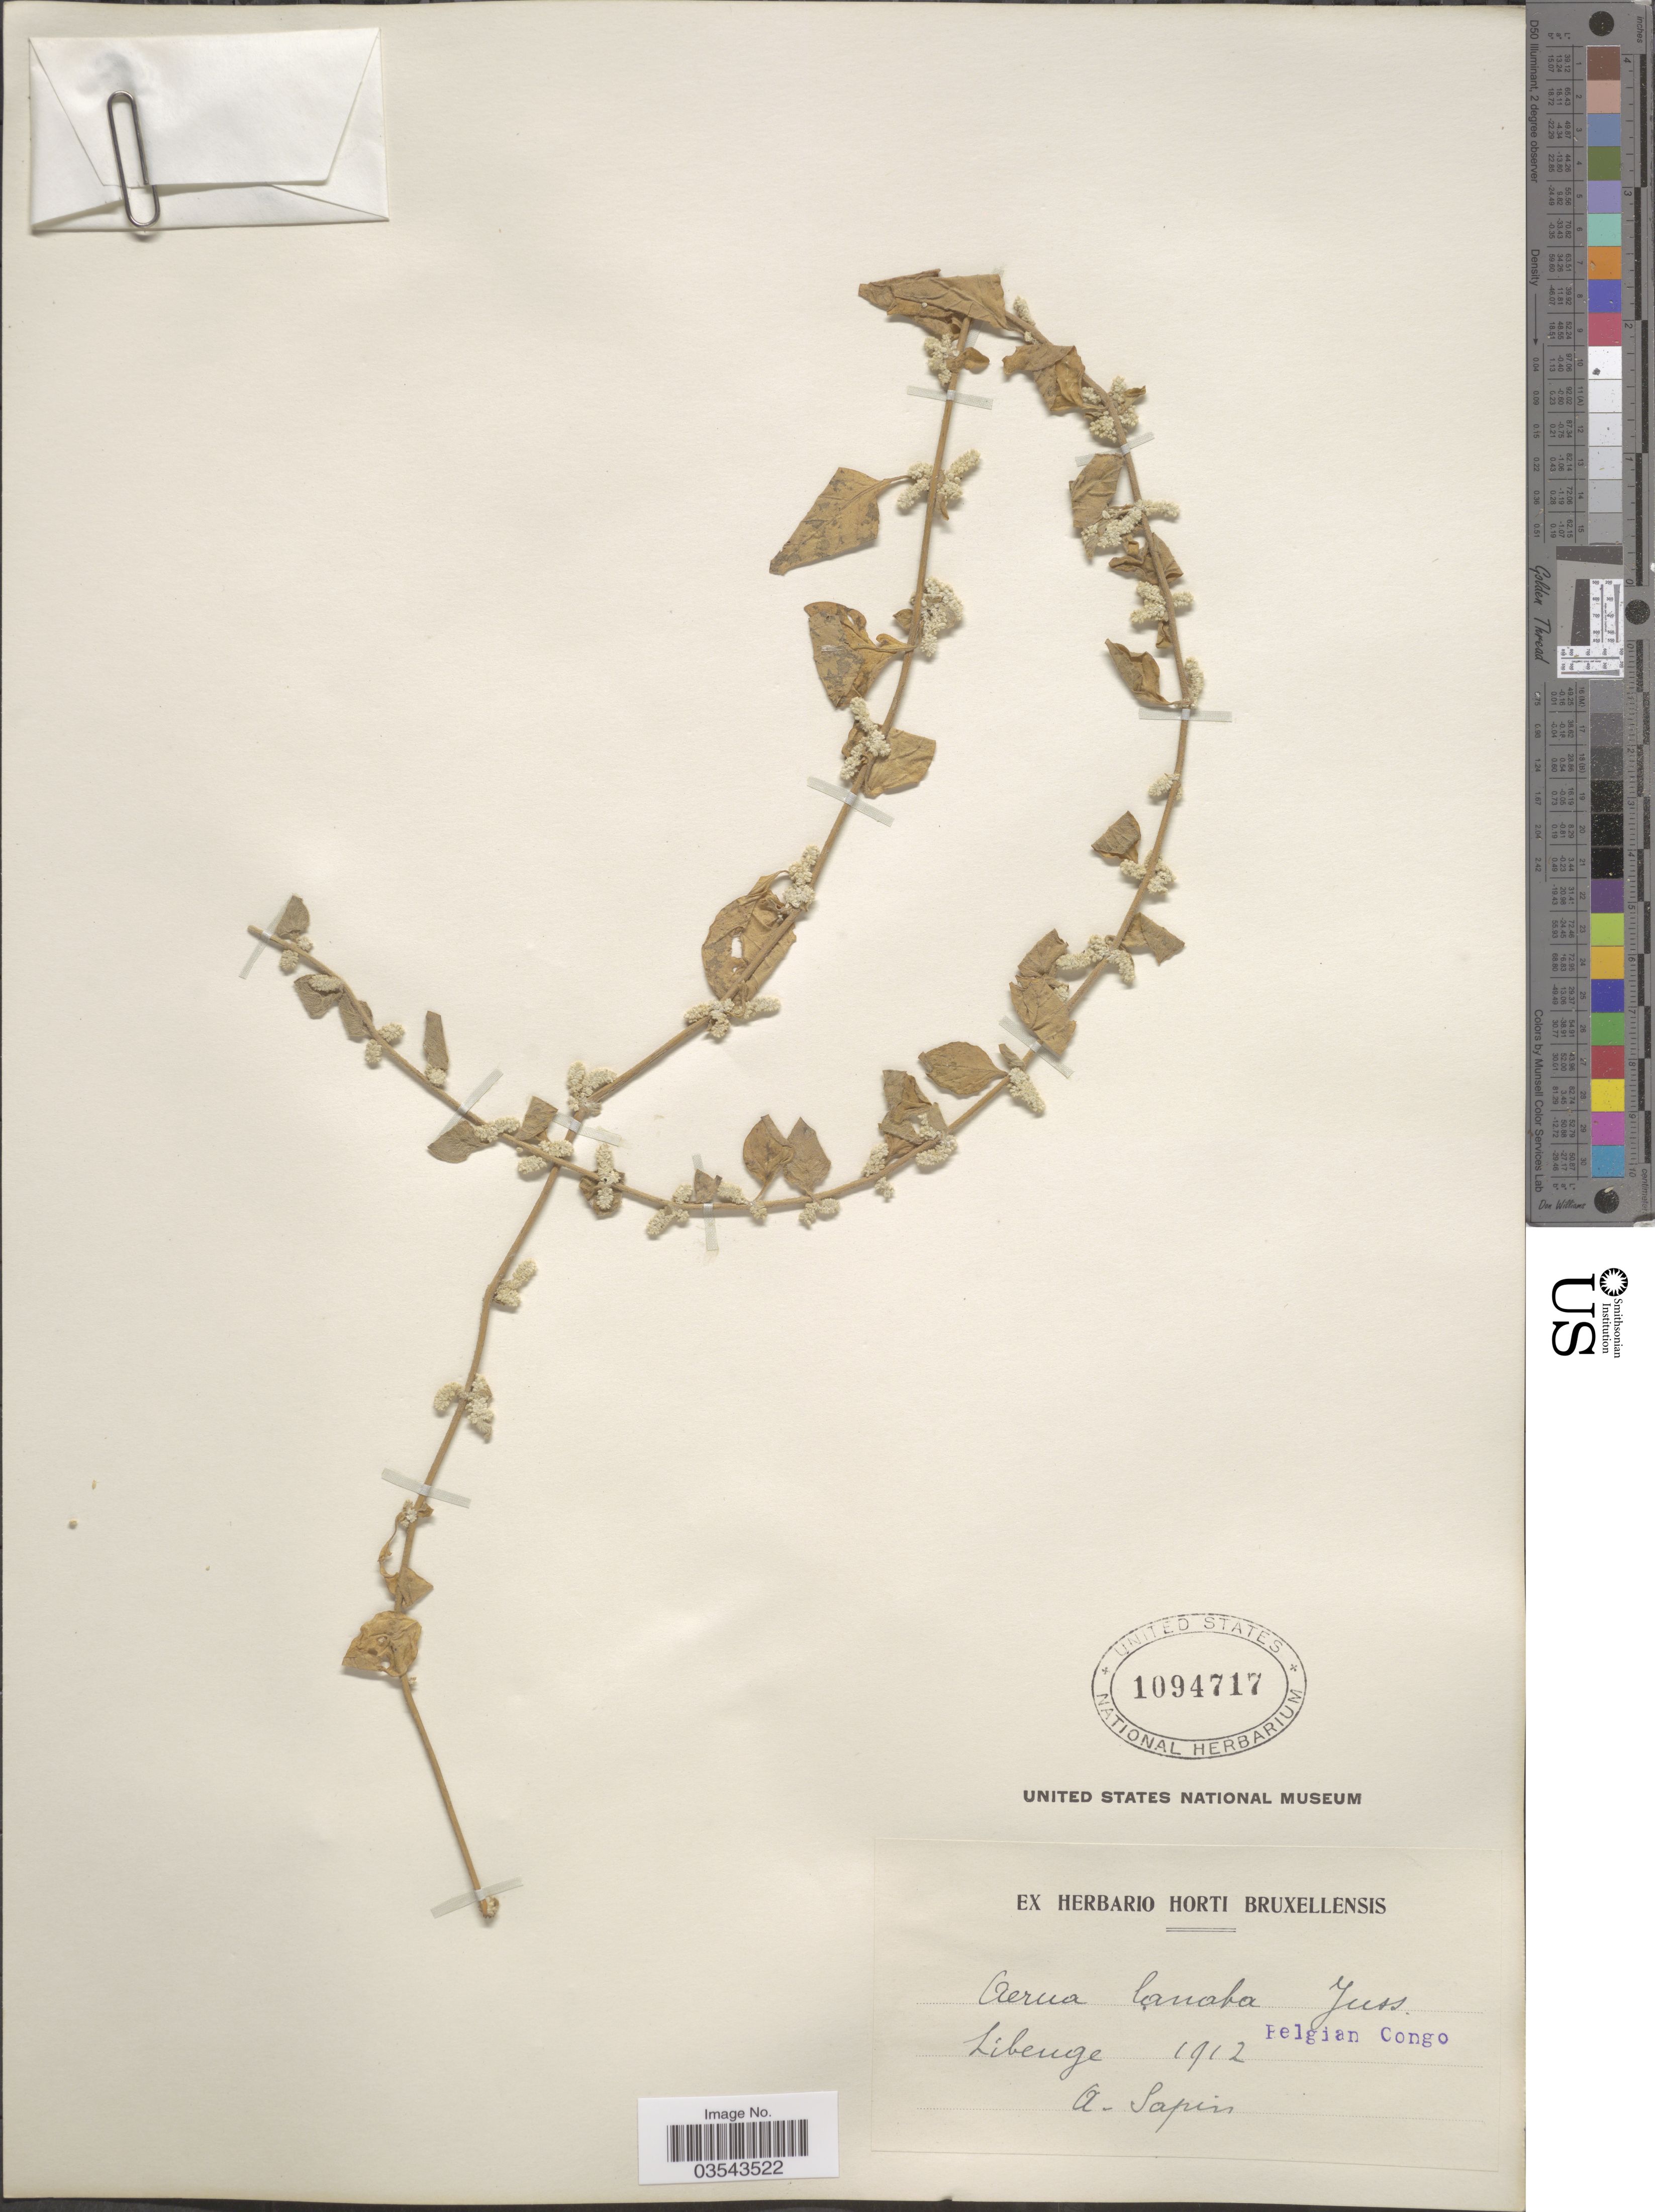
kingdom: Plantae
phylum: Tracheophyta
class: Magnoliopsida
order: Caryophyllales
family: Amaranthaceae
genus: Ouret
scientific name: Ouret lanata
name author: (L.) Kuntze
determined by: U.S. National Herbarium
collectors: A. Sapin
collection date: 1912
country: Congo, Democratic Republic of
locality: Belgian Congo. Libenge.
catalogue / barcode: US 1094717